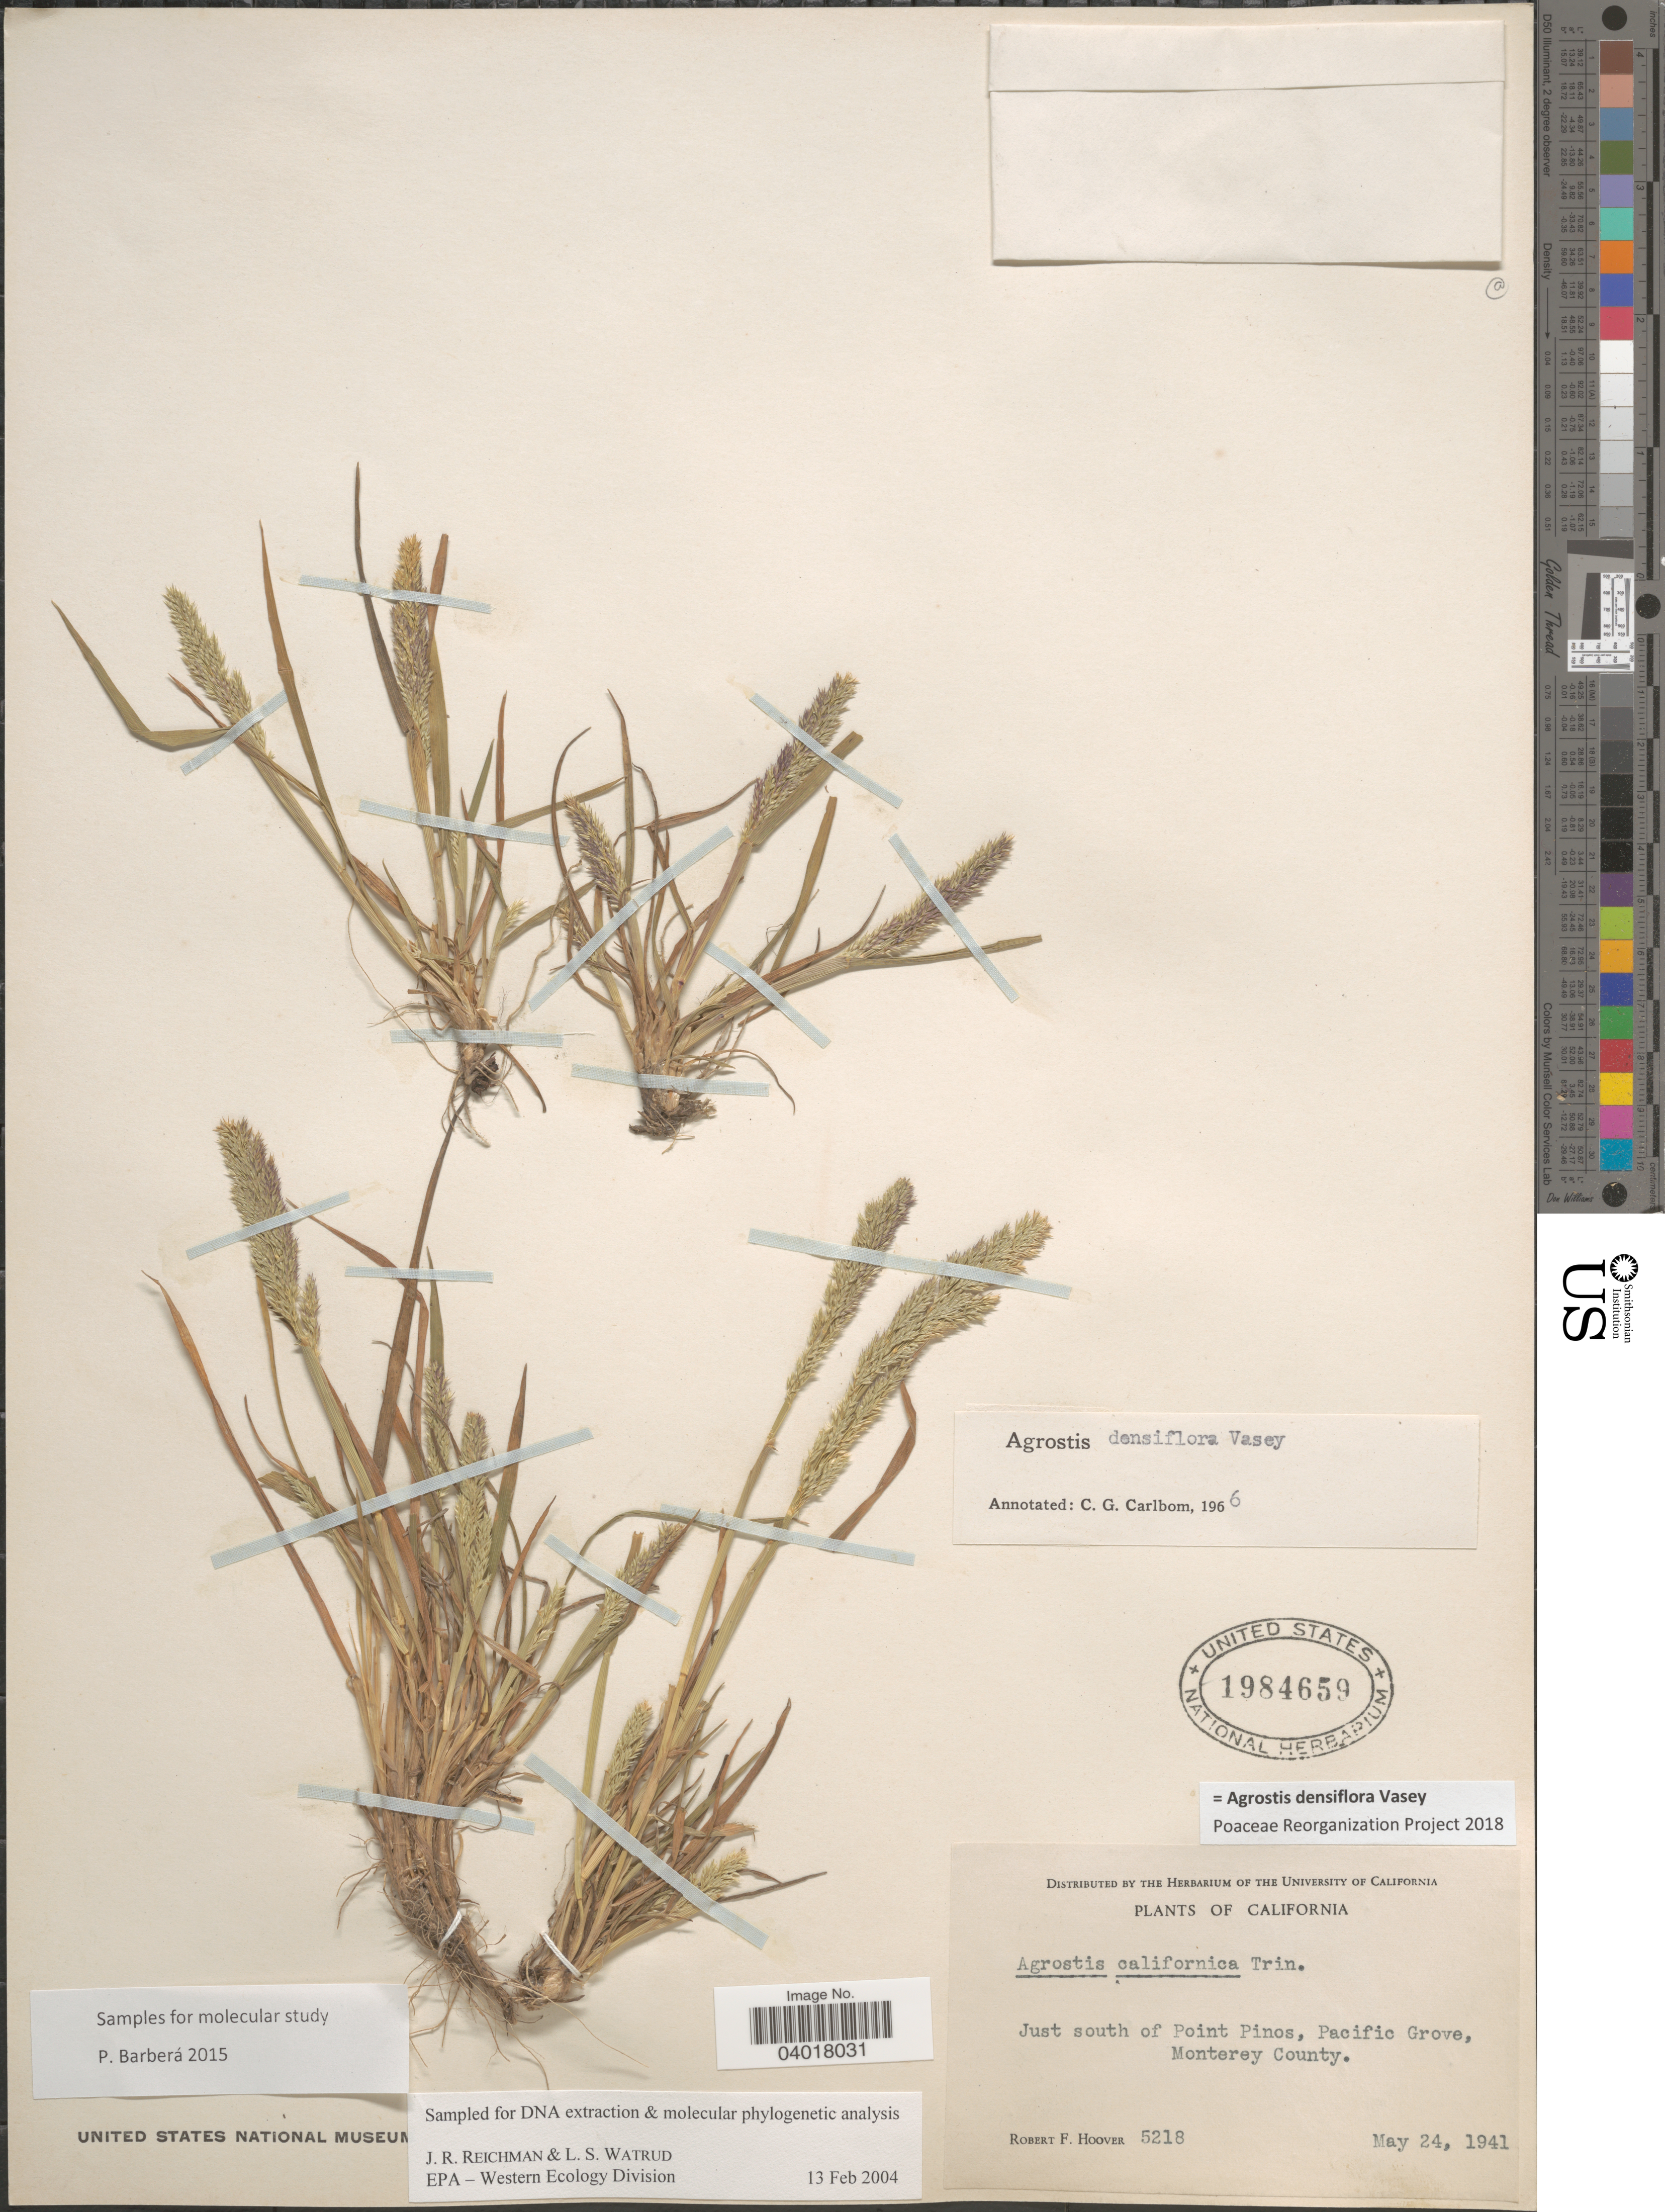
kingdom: Plantae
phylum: Tracheophyta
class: Liliopsida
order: Poales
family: Poaceae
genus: Agrostis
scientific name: Agrostis densiflora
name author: Vasey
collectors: R. F. Hoover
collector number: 5218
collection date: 1941-05-24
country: United States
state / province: California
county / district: Monterey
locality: Just south of Point Pinos, Pacific Grove, Monterey County.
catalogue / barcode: US 1984659